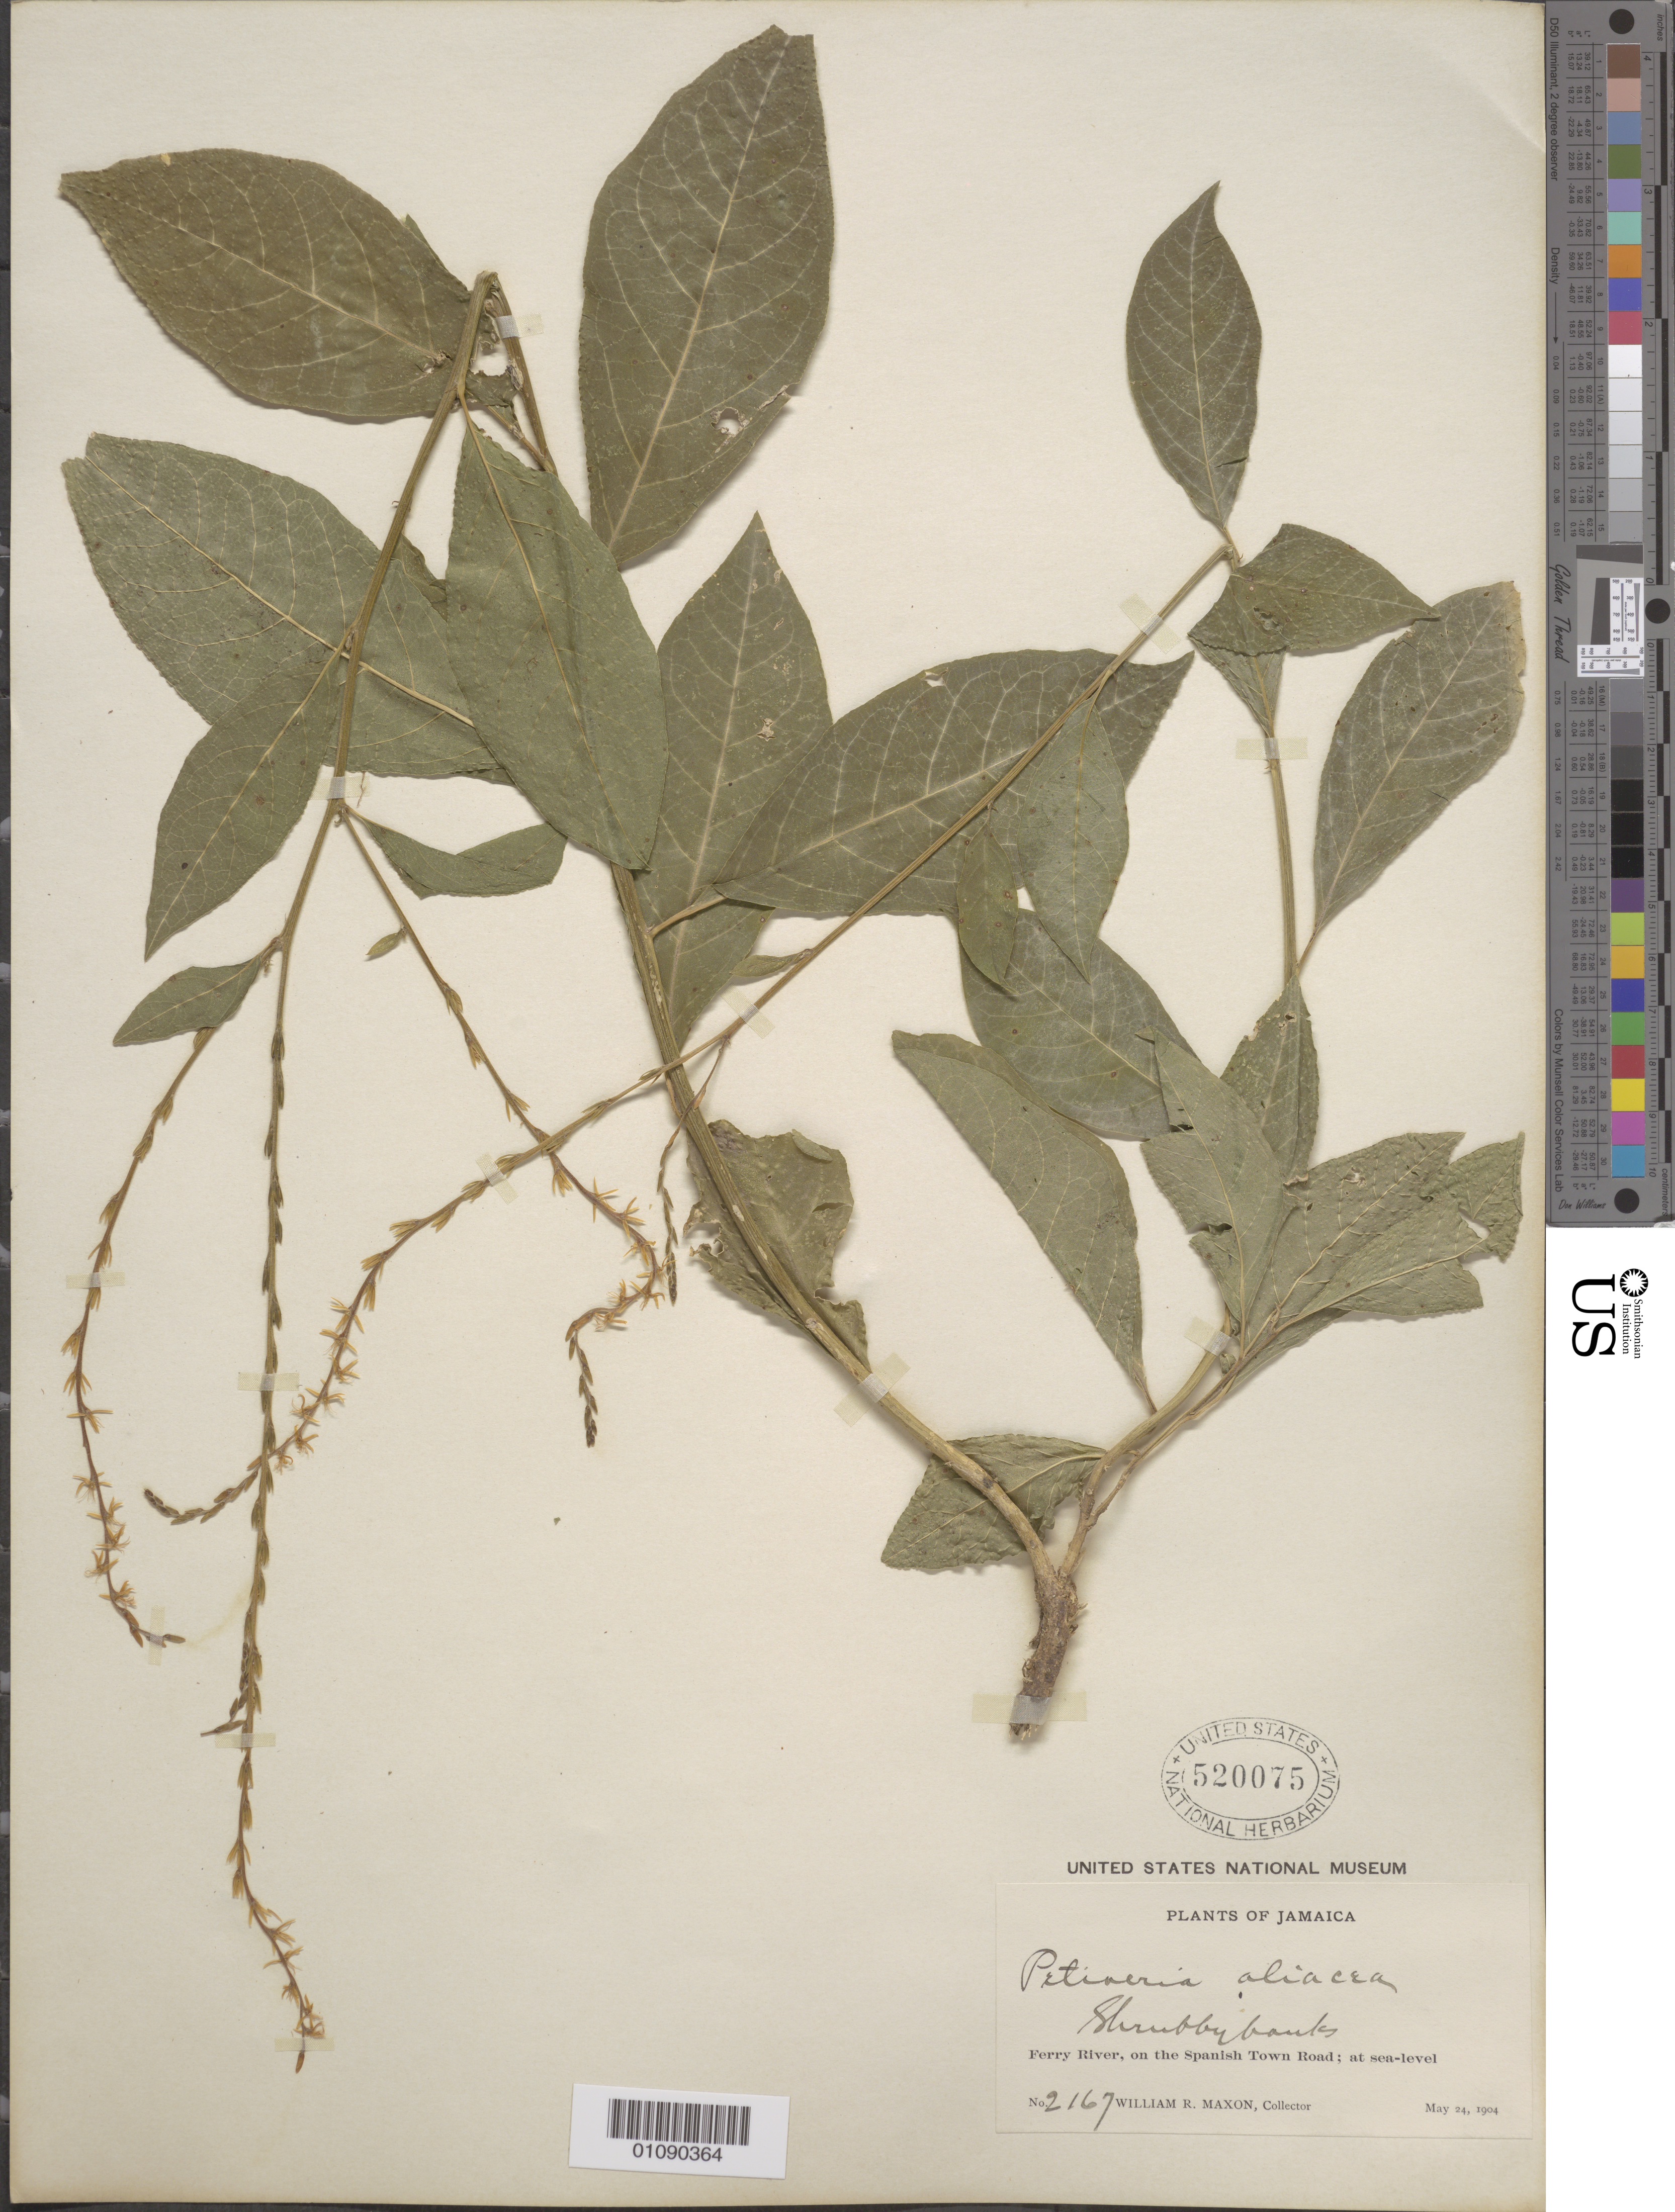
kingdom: Plantae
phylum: Tracheophyta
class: Magnoliopsida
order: Caryophyllales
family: Phytolaccaceae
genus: Petiveria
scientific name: Petiveria alliacea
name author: L.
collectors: W. R. Maxon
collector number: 2167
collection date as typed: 24 May 1904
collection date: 1904-05-24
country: Jamaica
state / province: Saint Andrew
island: Jamaica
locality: Ferry River, on the Spanish Town Road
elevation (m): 0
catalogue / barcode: US 520075